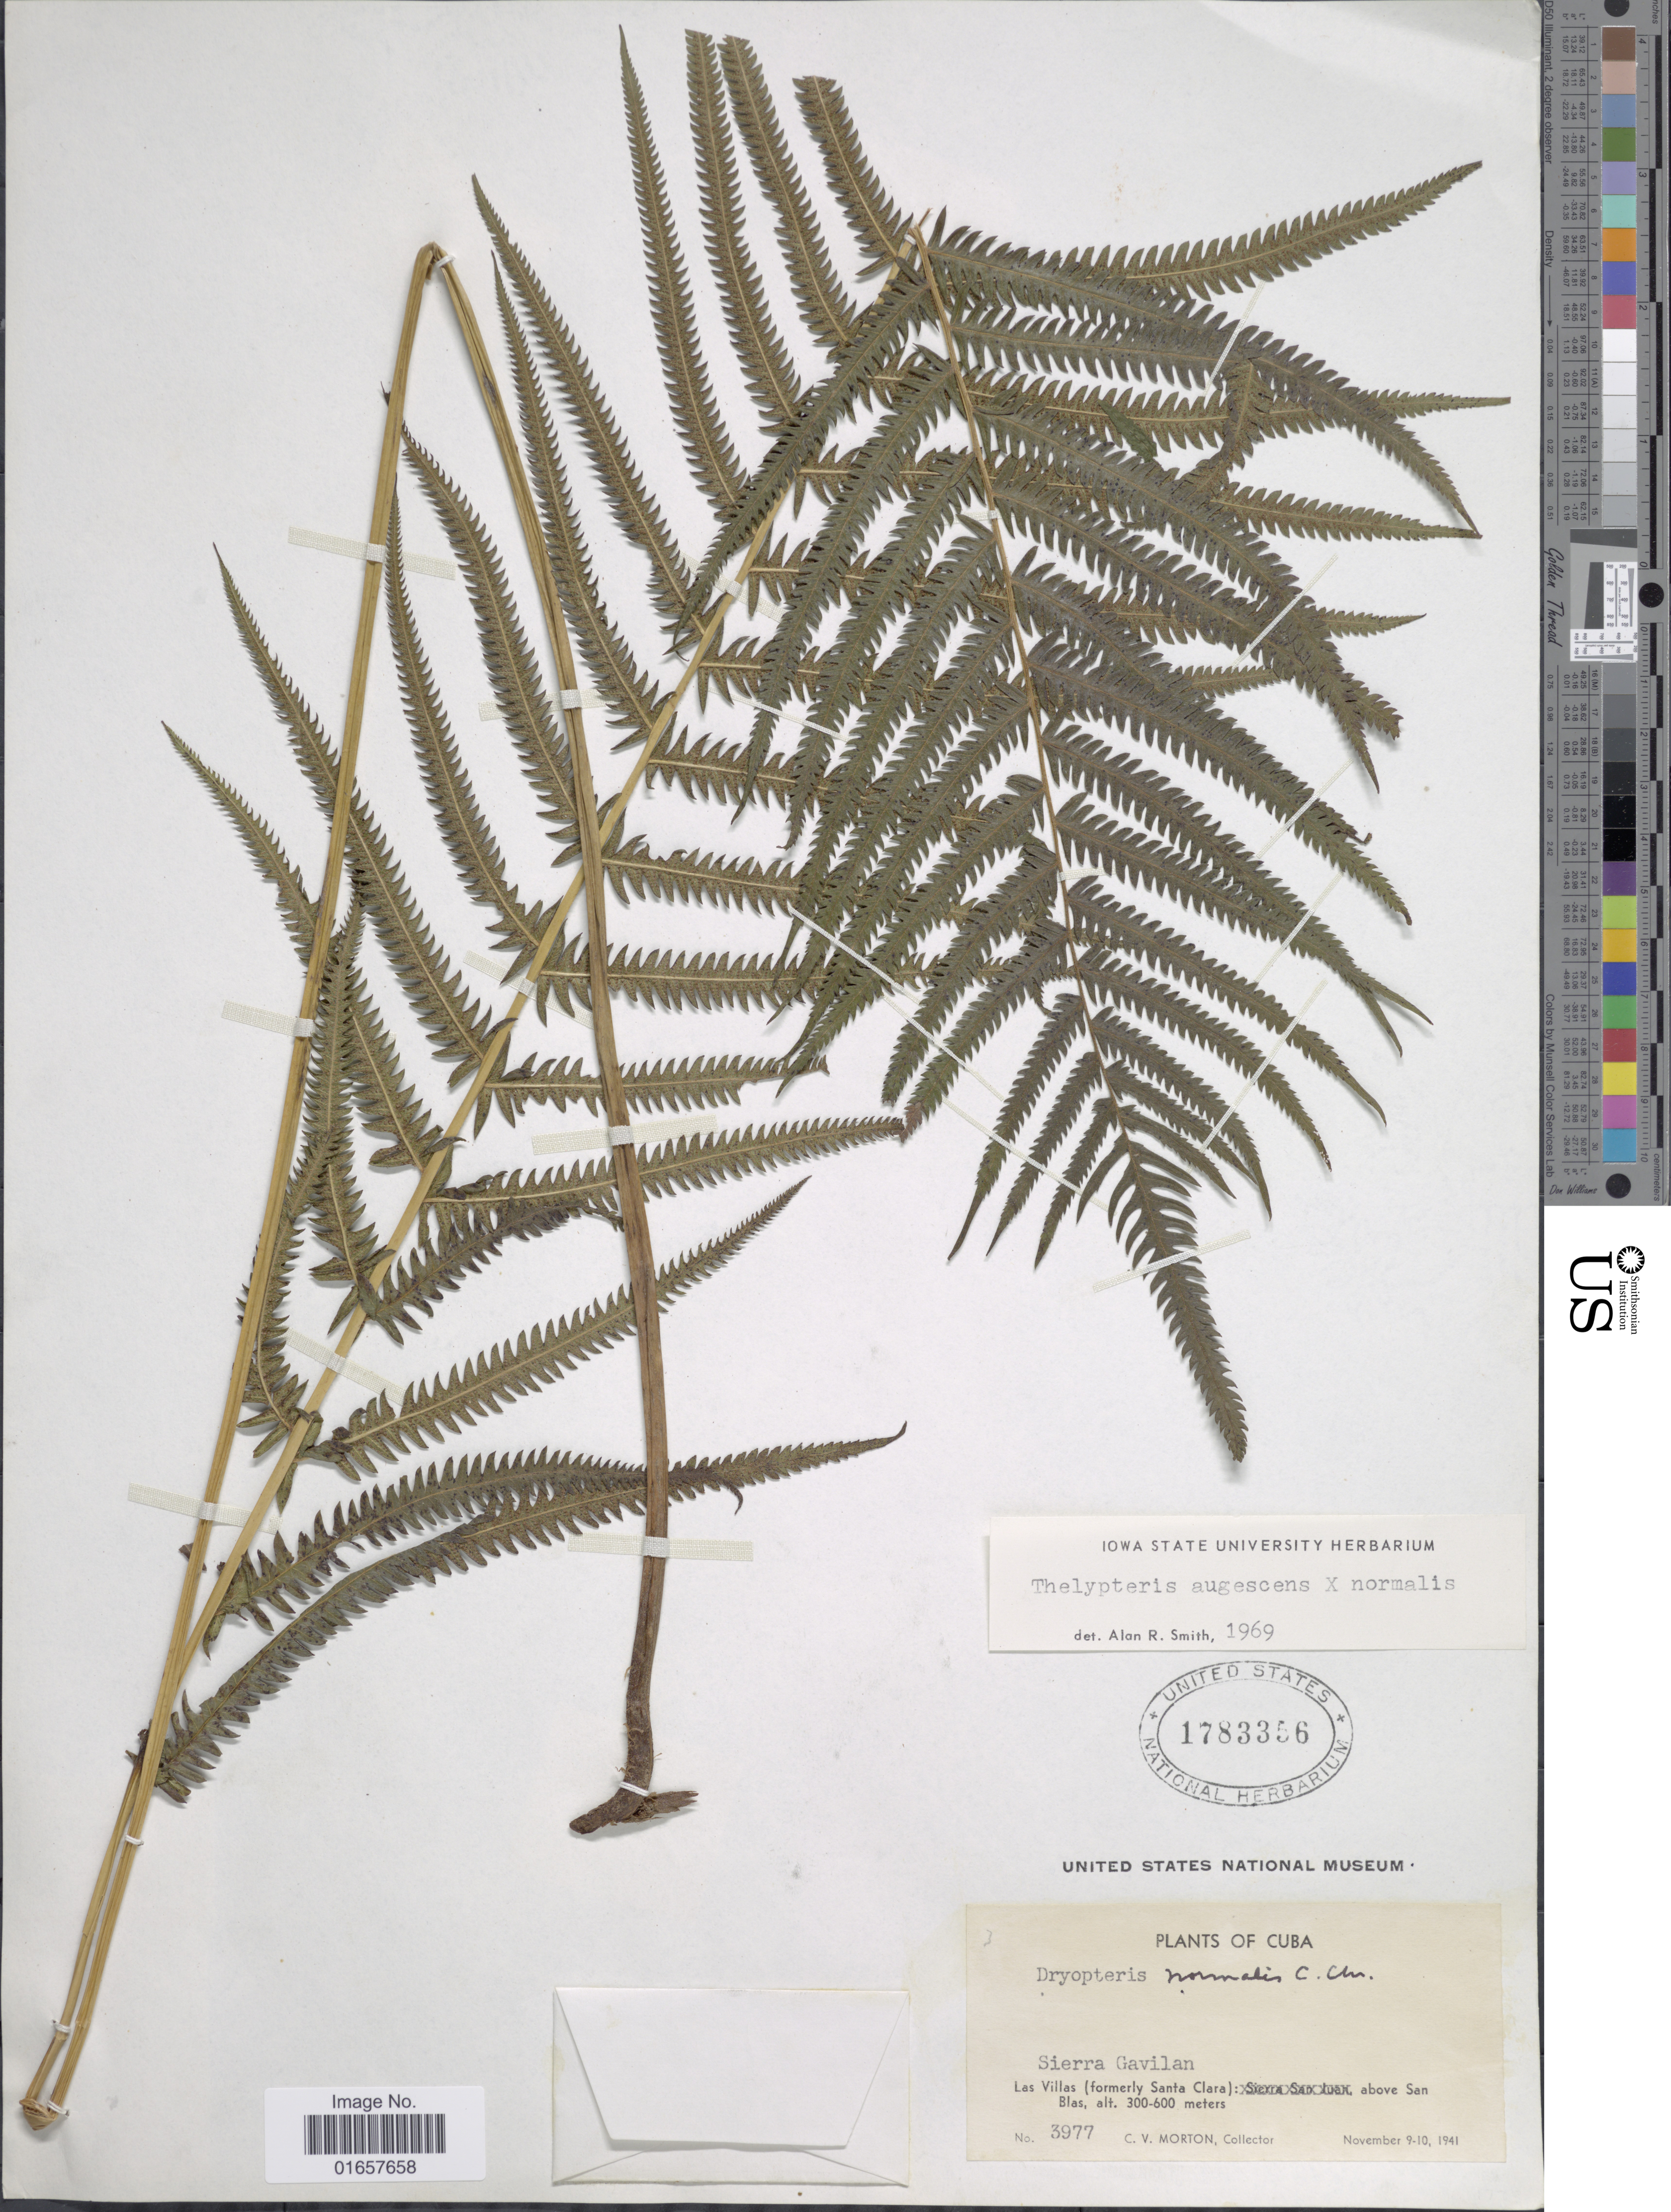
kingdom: Plantae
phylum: Tracheophyta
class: Polypodiopsida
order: Polypodiales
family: Thelypteridaceae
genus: Christella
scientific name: Christella augescens x C. normalis (C. Chr.) Holttum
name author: (Blume) Holttum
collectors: C. V. Morton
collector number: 3977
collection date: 1941-11-09/1941-11-10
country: Cuba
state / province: Las Villas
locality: Cuba, Sierra Gavilan, Las Villas (fornerly Santa Clara), above San Blas.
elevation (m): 300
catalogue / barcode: US 1783356